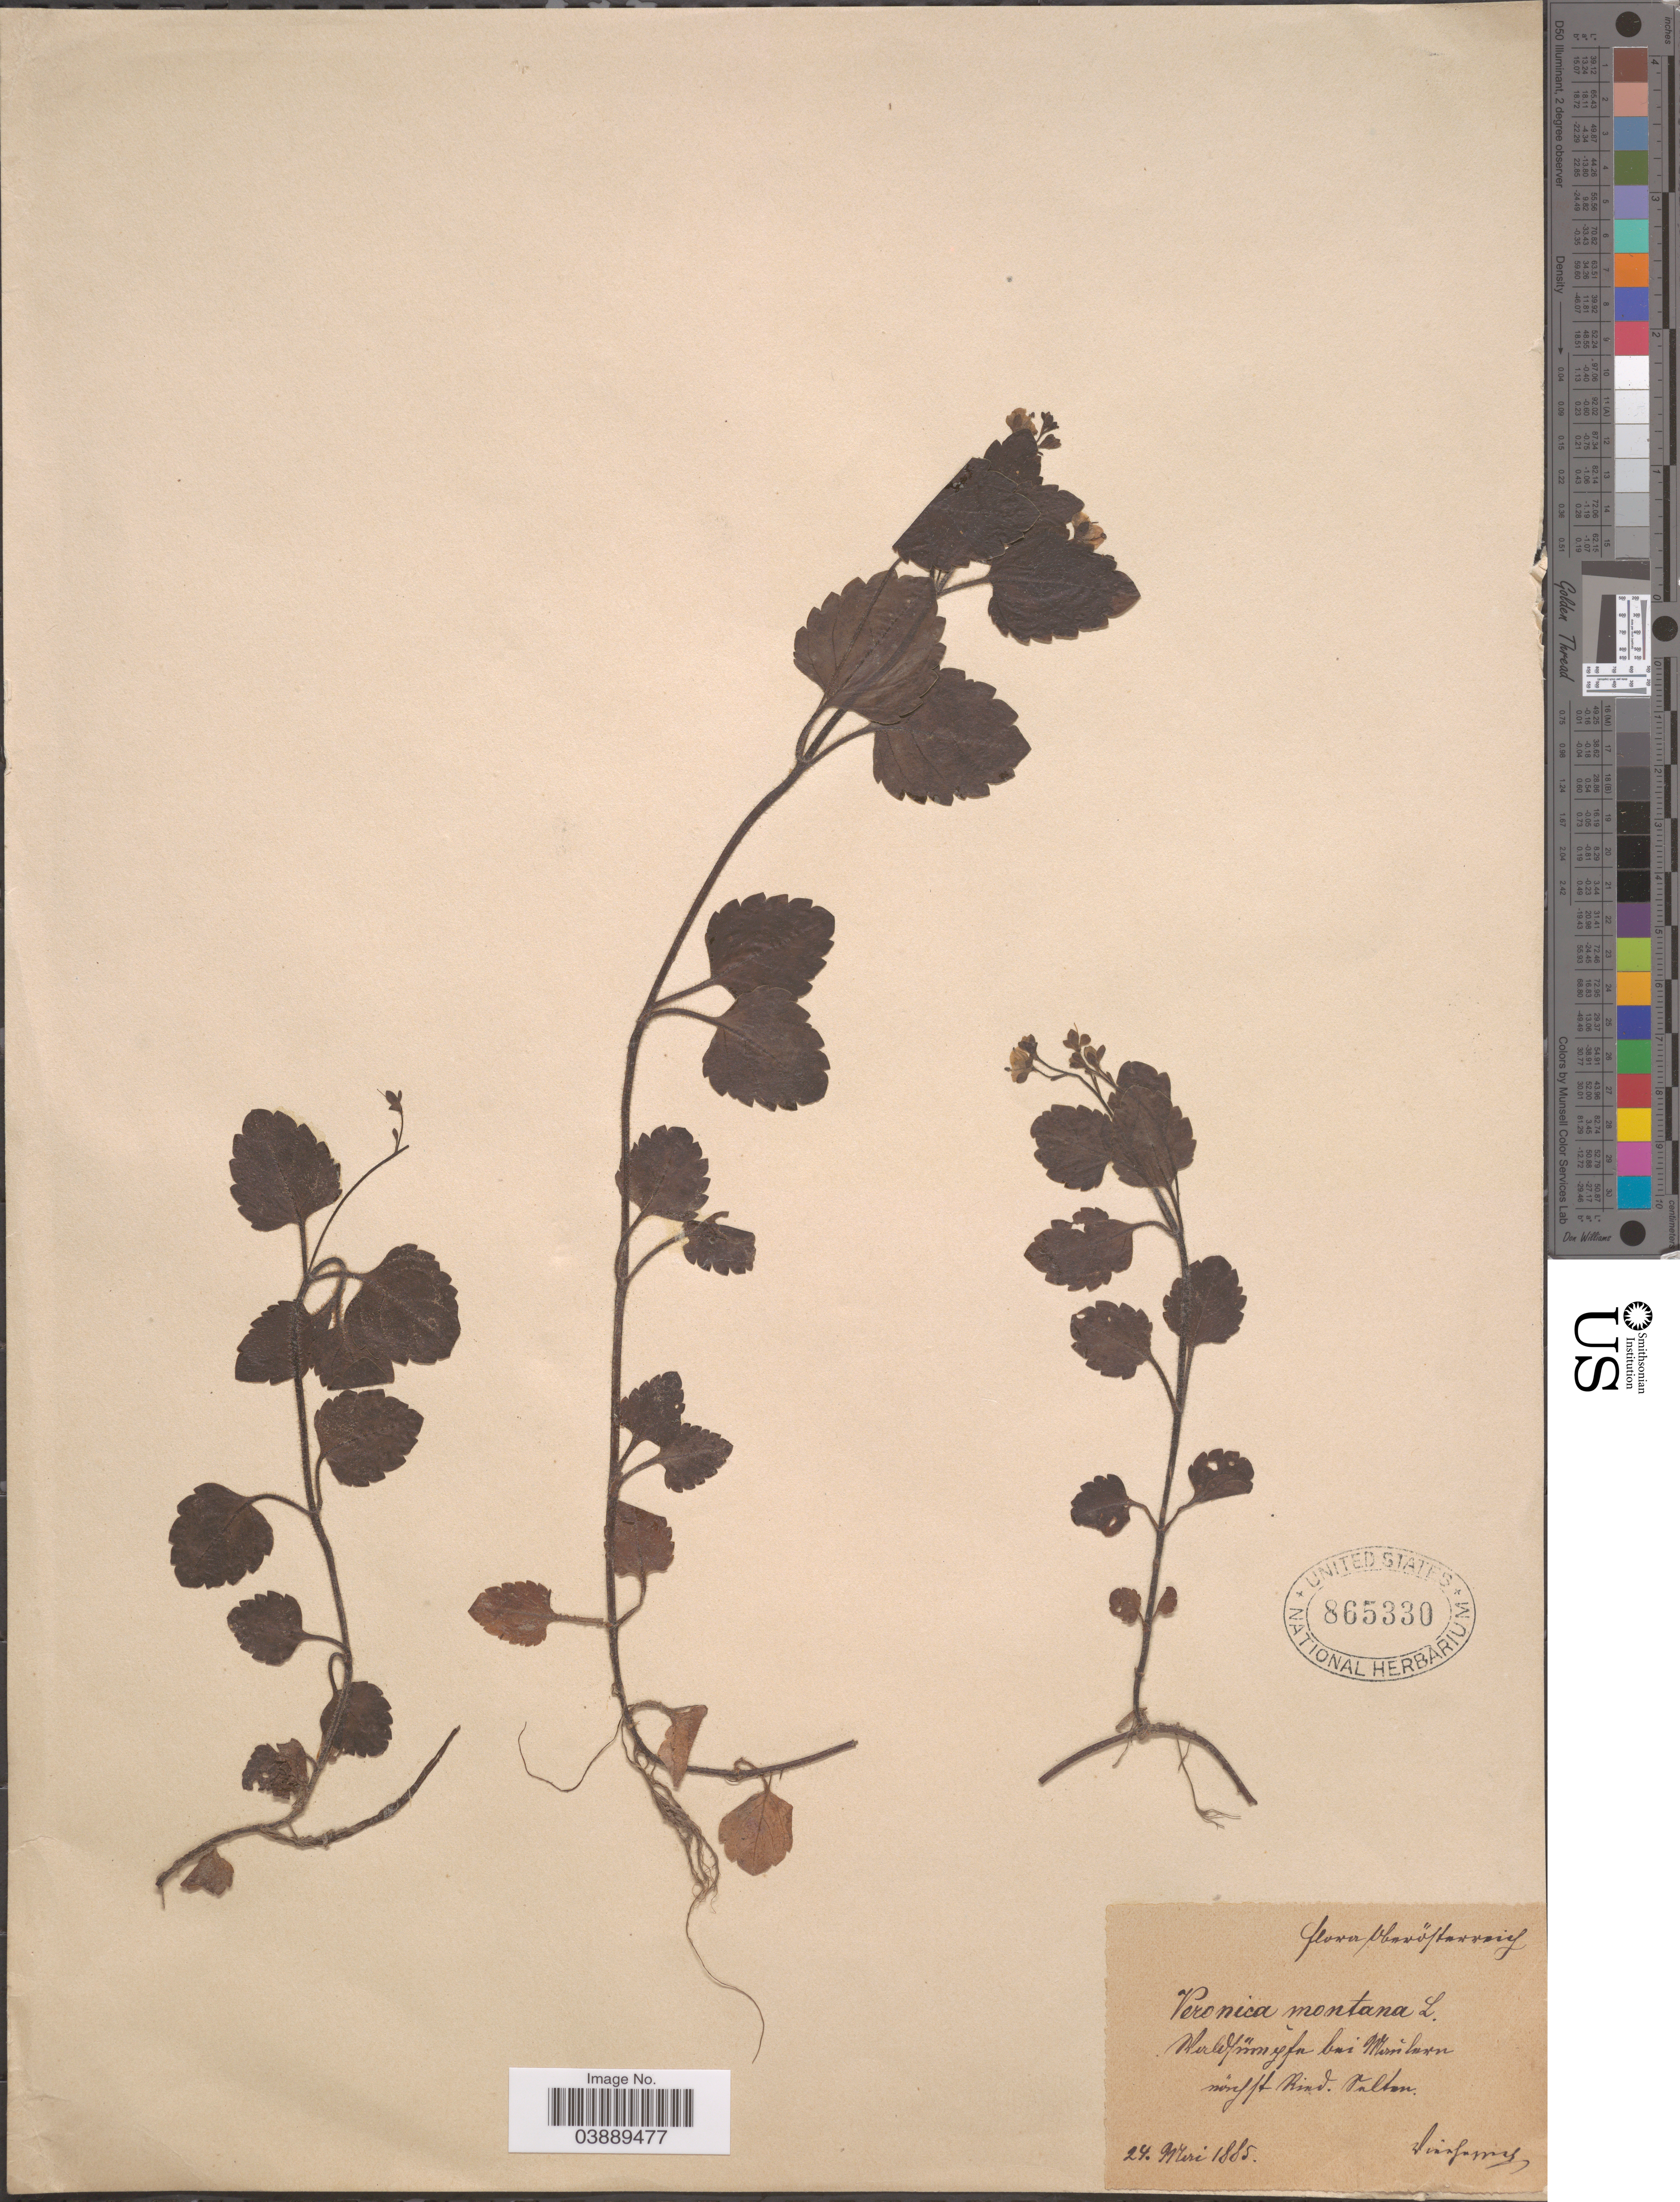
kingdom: Plantae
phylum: Tracheophyta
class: Magnoliopsida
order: Lamiales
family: Plantaginaceae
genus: Veronica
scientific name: Veronica montana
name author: L.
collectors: F. Vierhapper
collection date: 1885-05-24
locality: Flora Oberösterreich, Waldsümpfe bei Maulern nächst Ried.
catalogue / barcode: US 865330